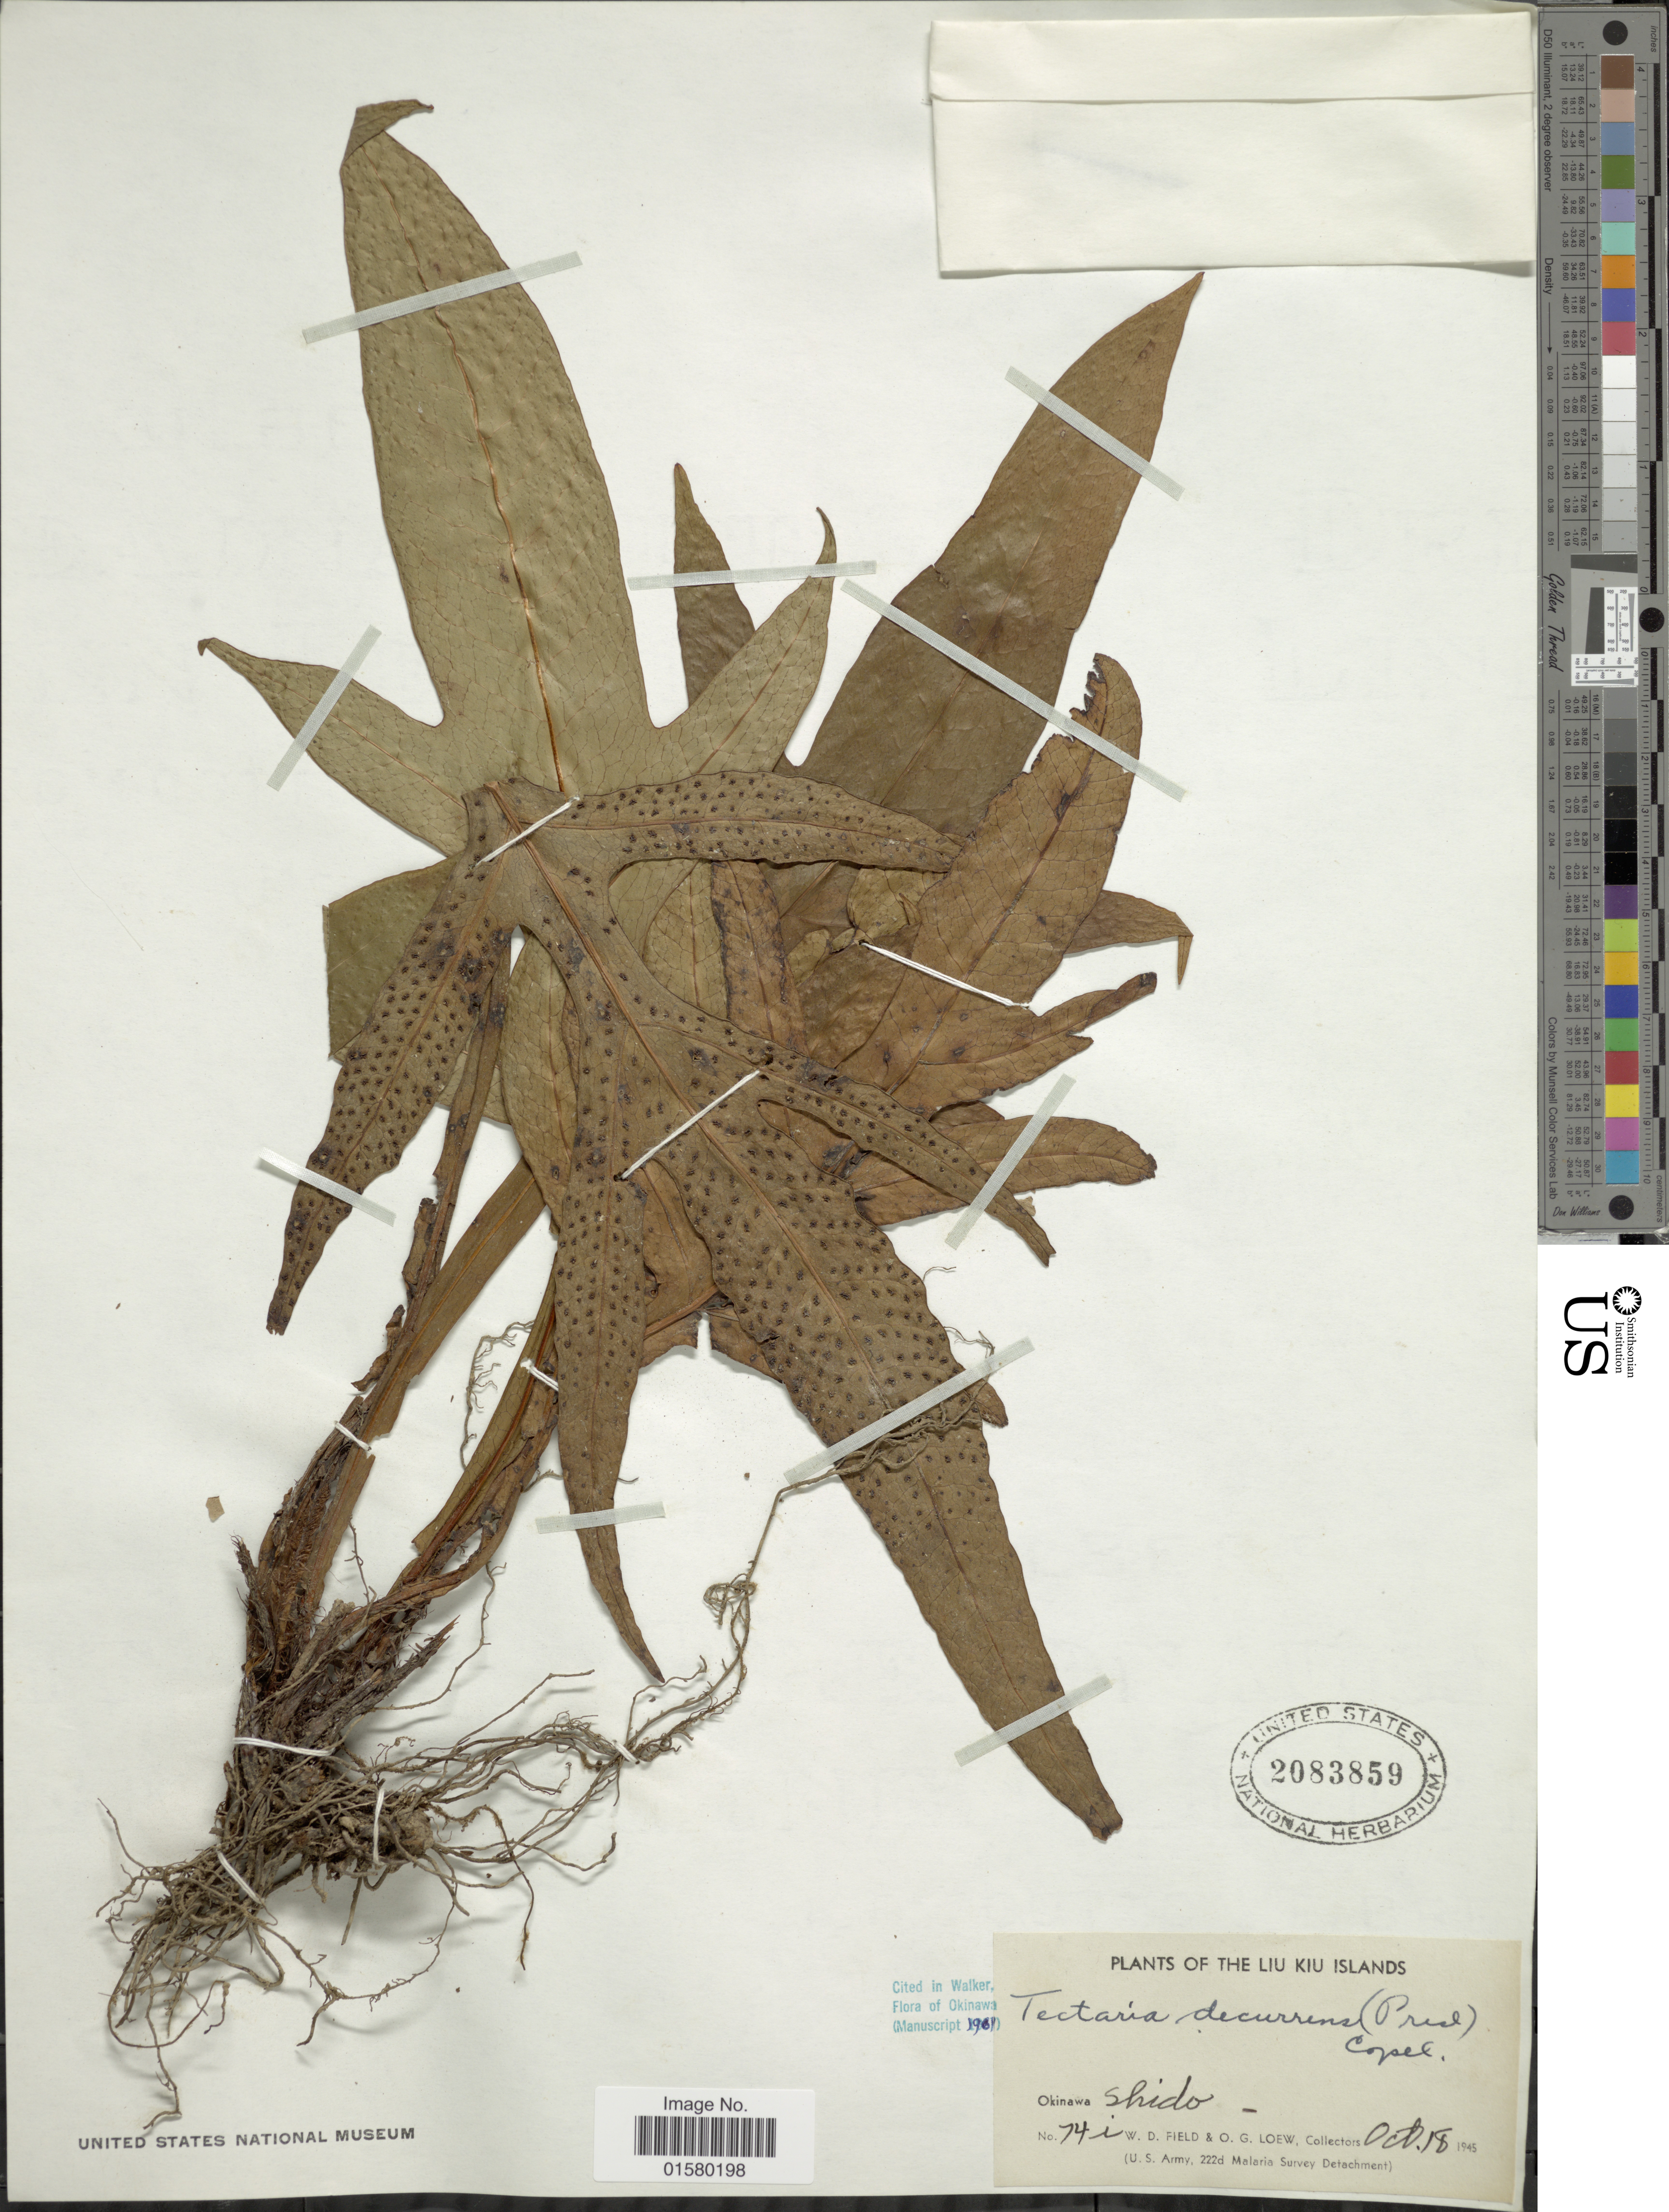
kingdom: Plantae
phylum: Tracheophyta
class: Polypodiopsida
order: Polypodiales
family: Tectariaceae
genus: Tectaria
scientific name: Tectaria decurrens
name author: (Presel.) Copel. in Elmer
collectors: W. D. Field & O. G. Loew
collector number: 74i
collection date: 1945-10-18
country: Japan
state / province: Okinawa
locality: Liu Liu Islands, Okinawa shido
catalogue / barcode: US 2083859